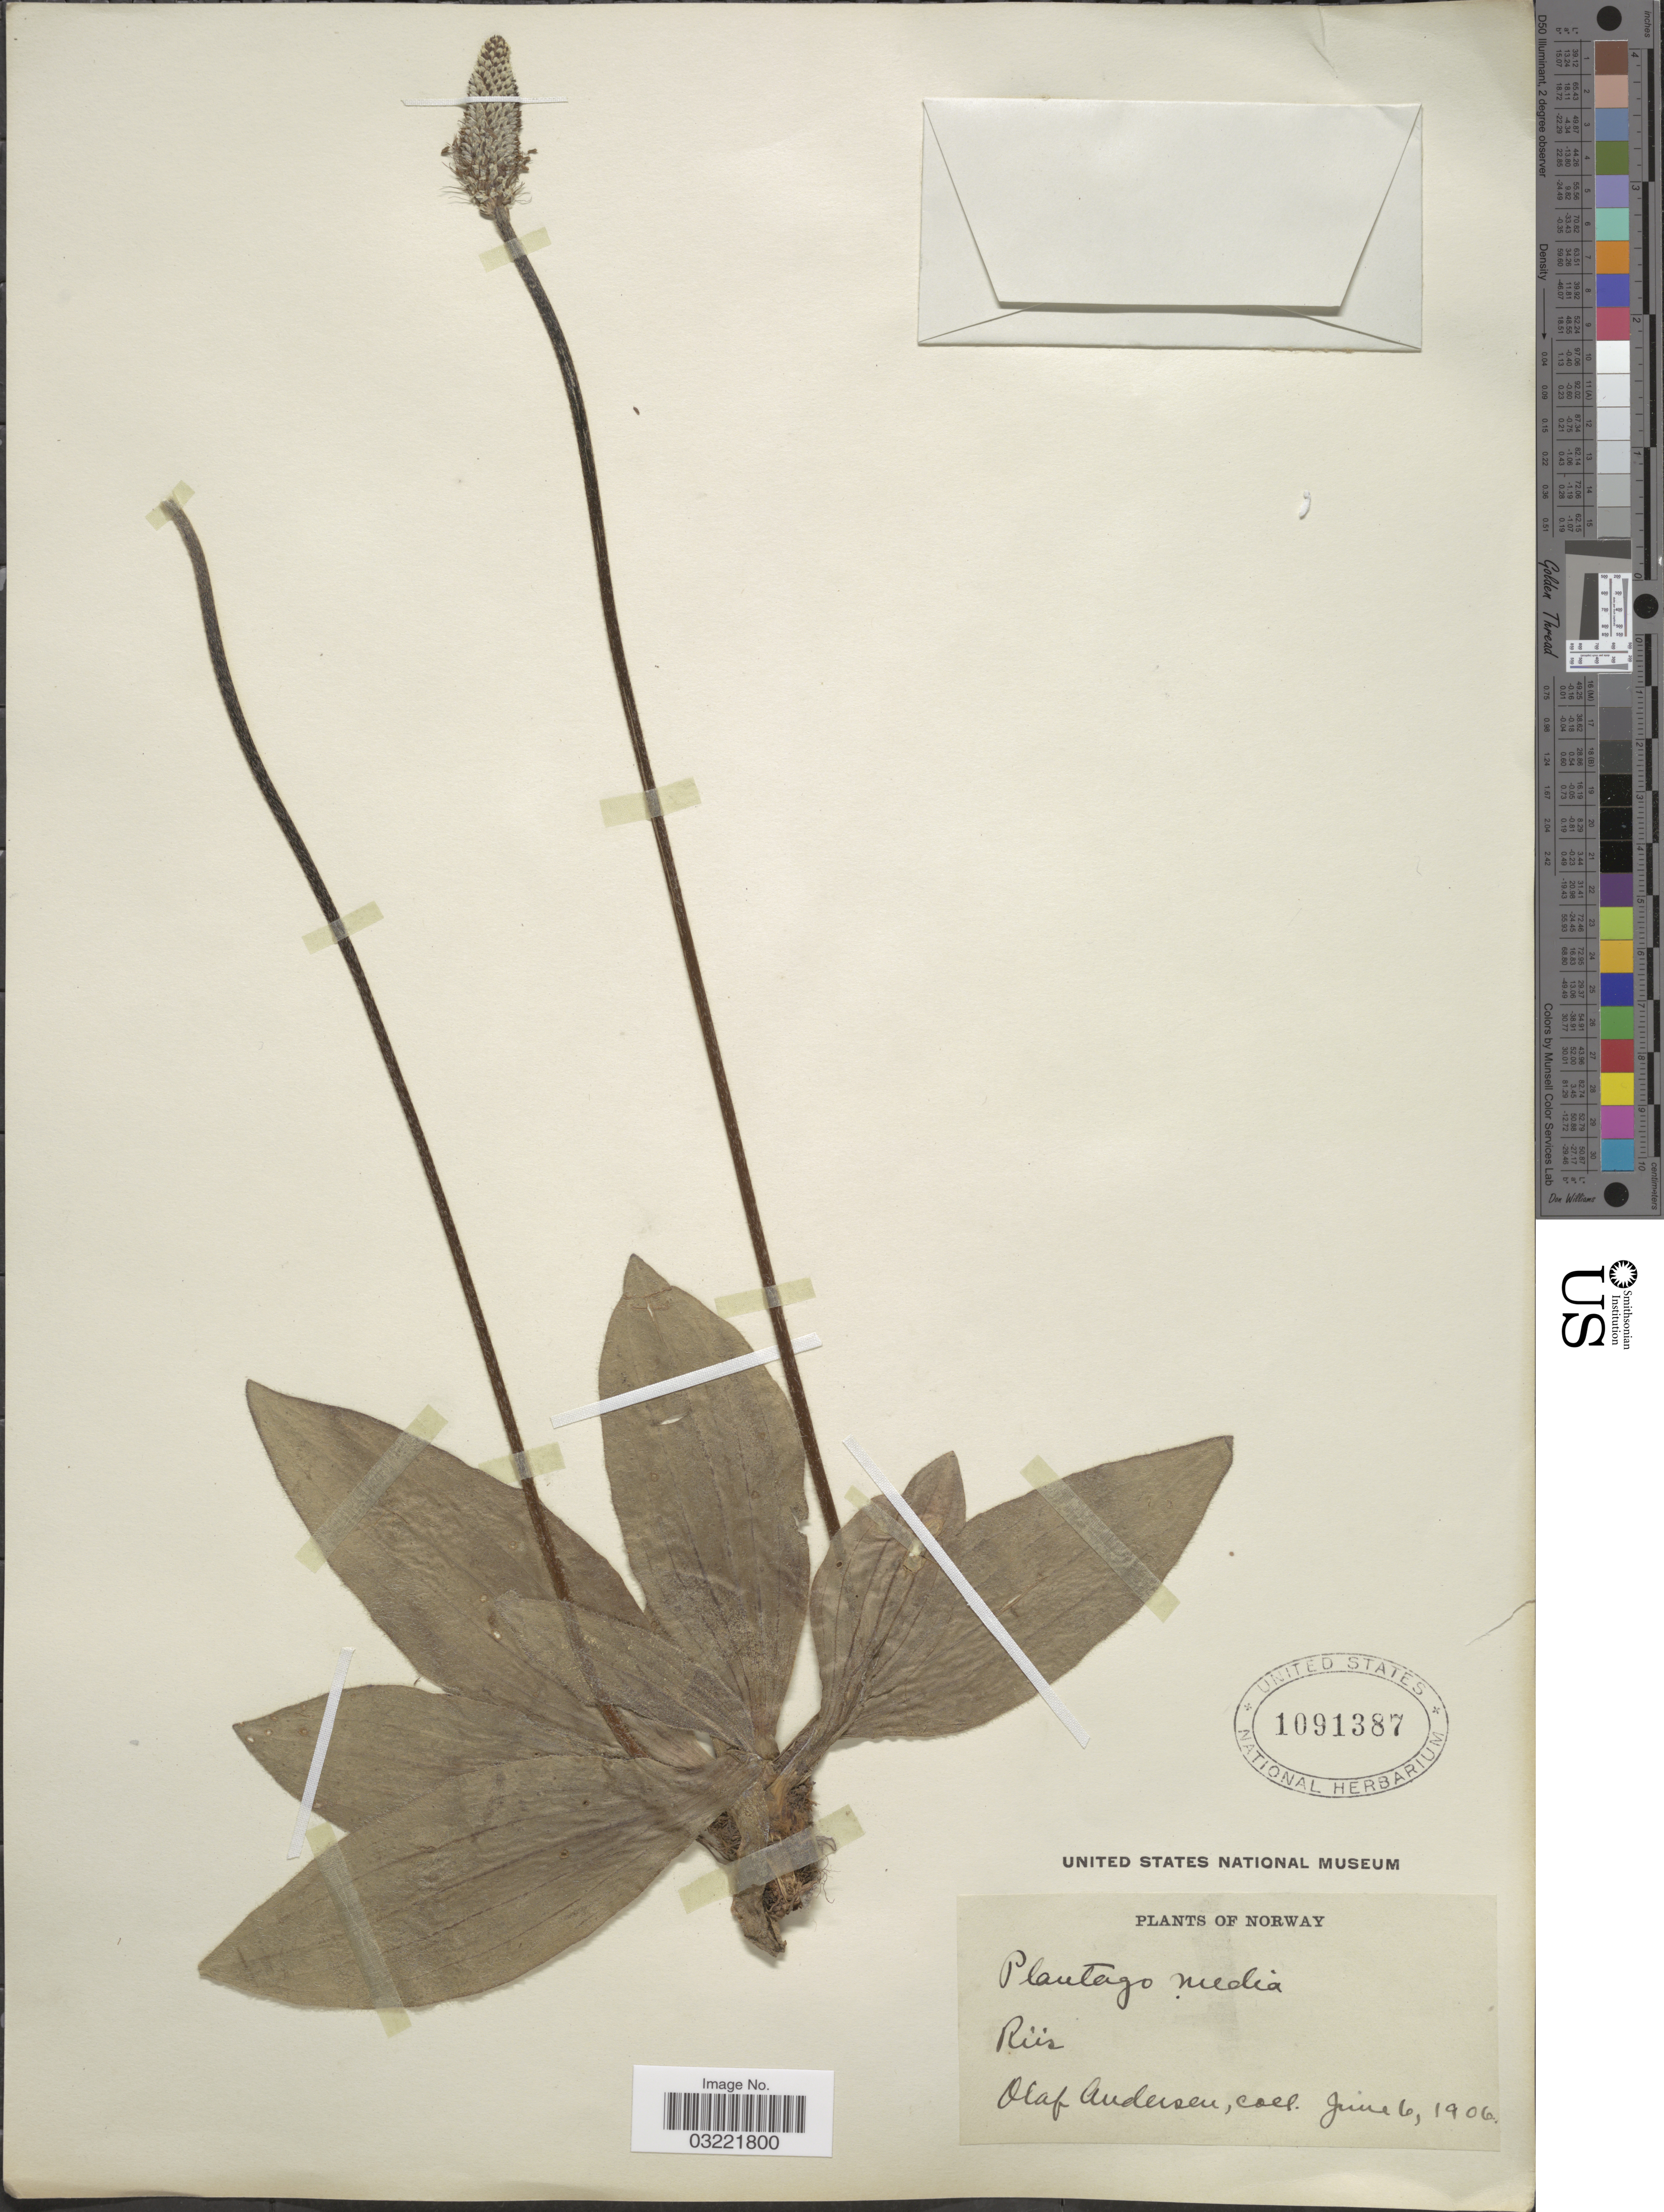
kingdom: Plantae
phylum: Tracheophyta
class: Magnoliopsida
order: Lamiales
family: Plantaginaceae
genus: Plantago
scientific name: Plantago media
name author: L.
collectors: O. Andersen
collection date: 1906-06-06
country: Norway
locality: Riis.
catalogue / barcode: US 1091387